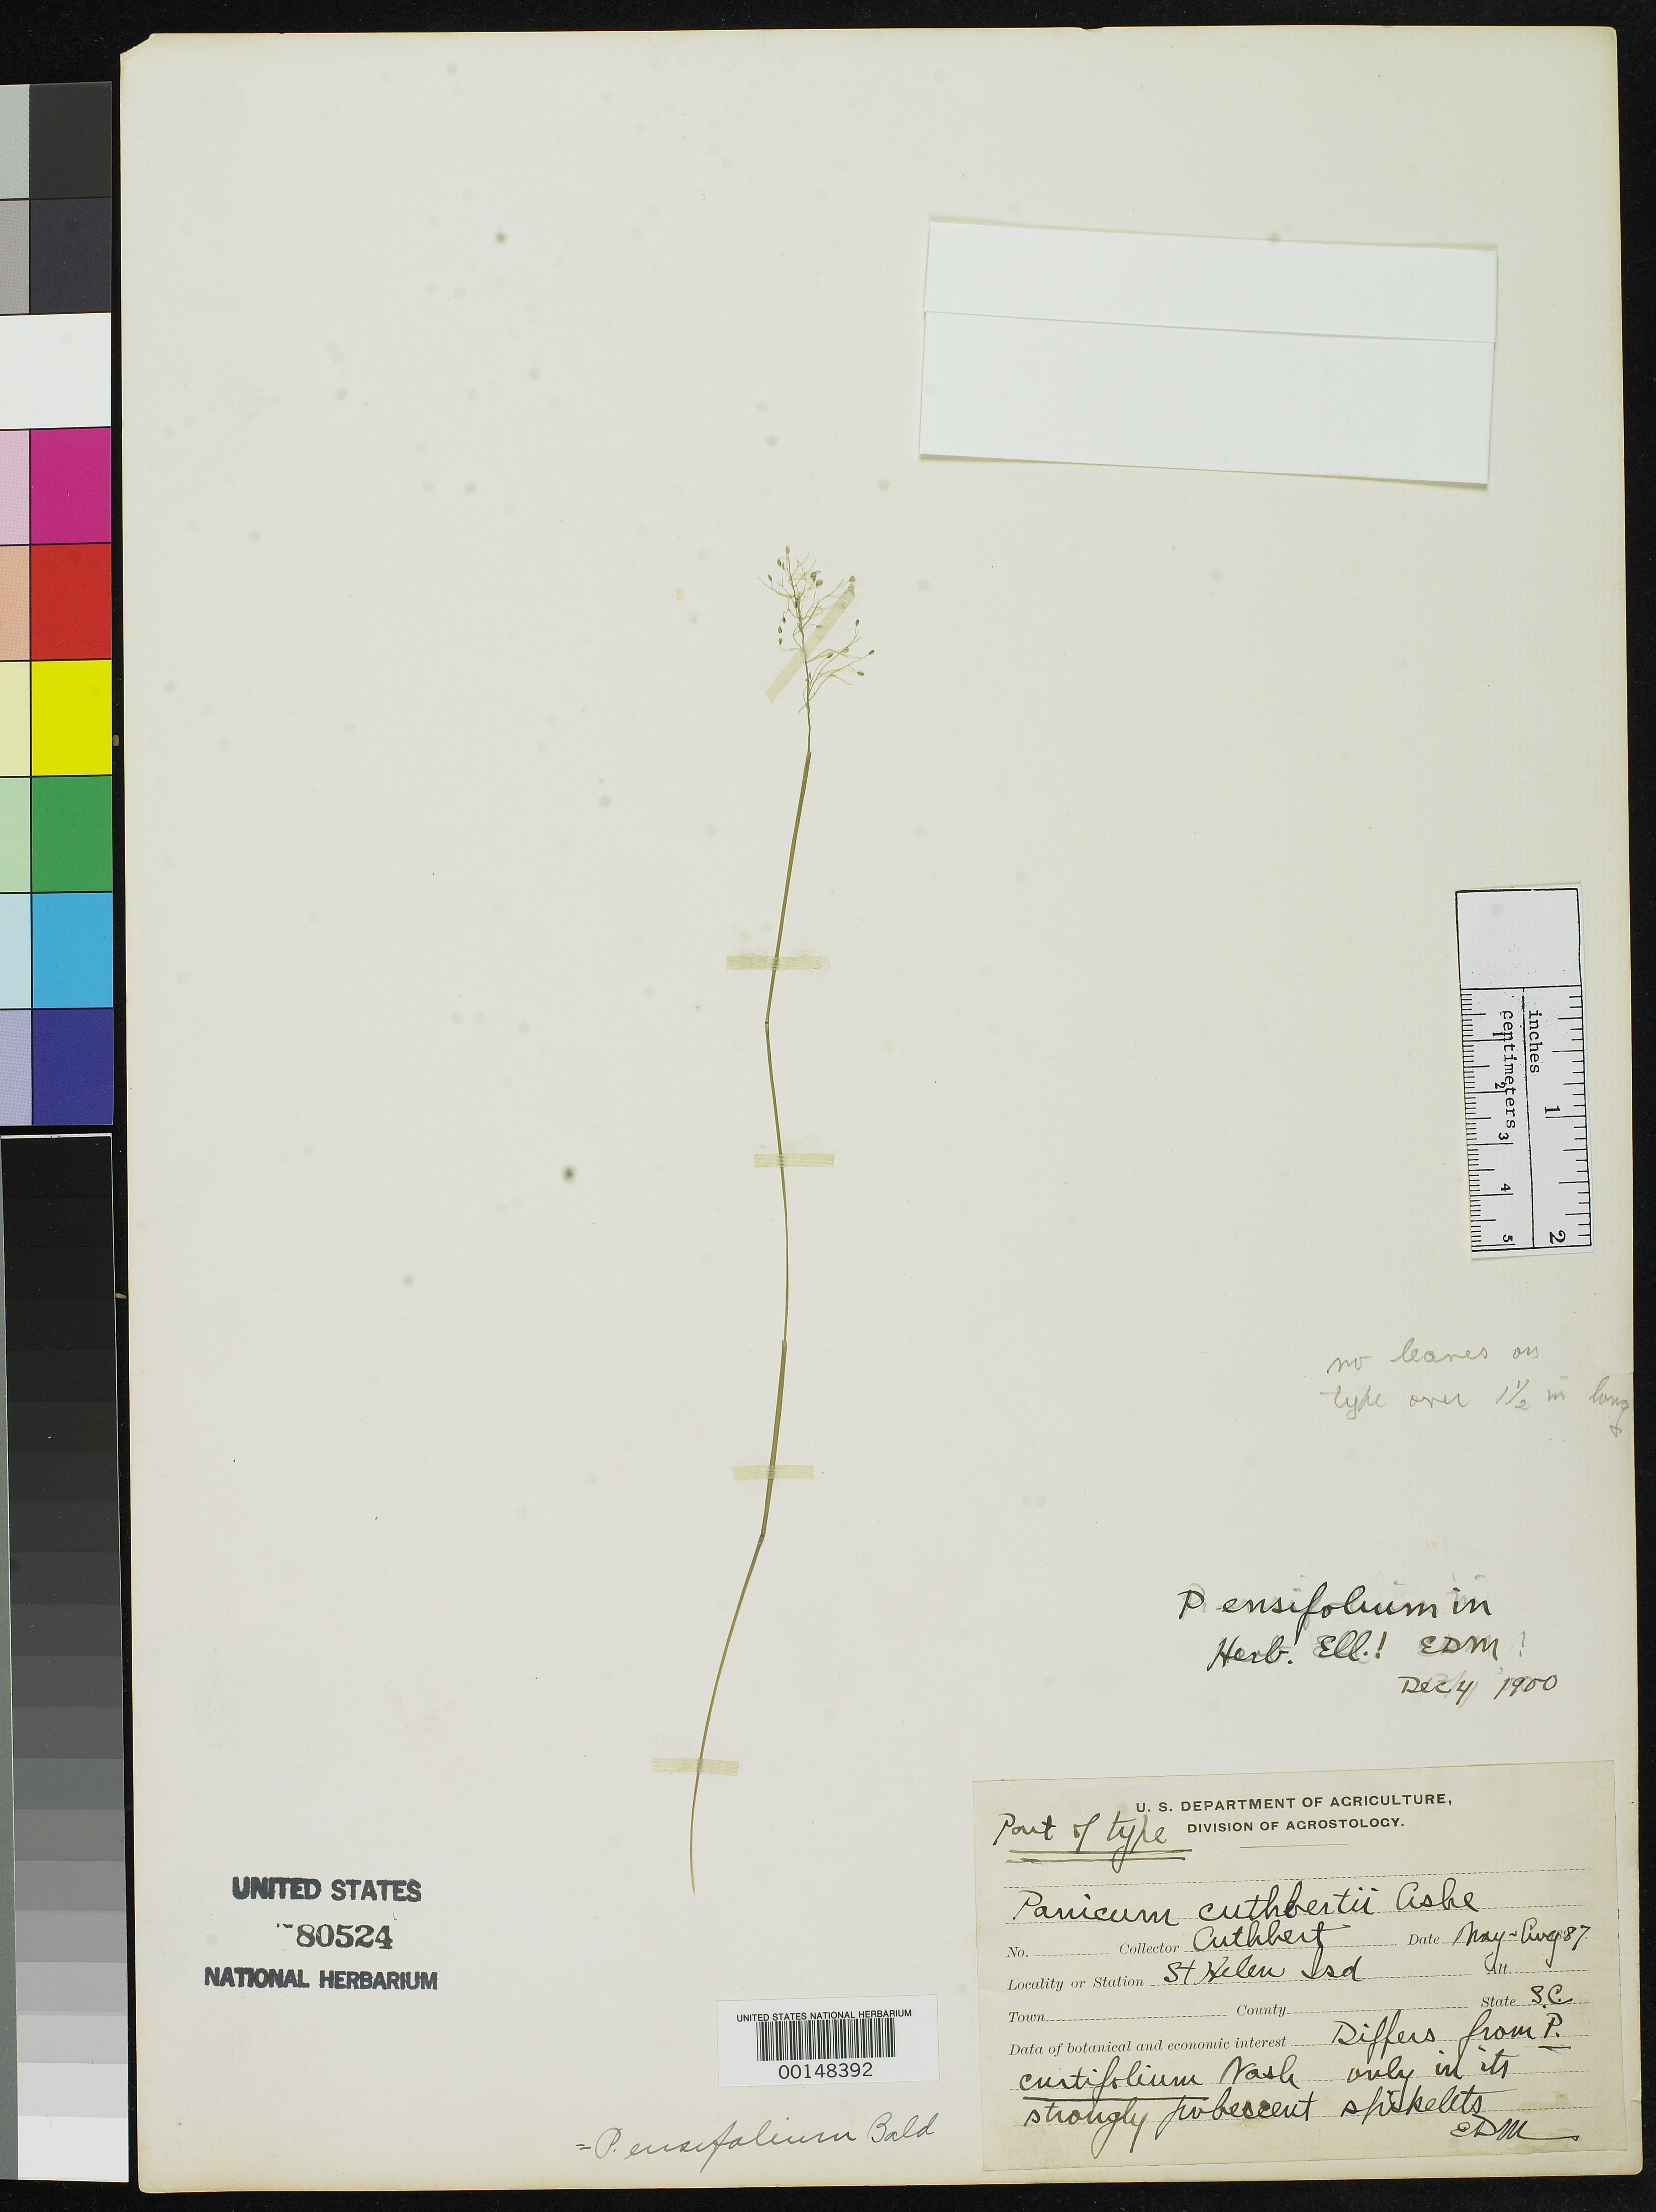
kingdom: Plantae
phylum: Tracheophyta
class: Liliopsida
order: Poales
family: Poaceae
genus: Panicum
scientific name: Panicum cuthbertii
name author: Ashe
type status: Isosyntype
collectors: A. Cuthbert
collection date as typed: May 1887 to -- Aug 1887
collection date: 1887-05/1887-08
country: United States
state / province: South Carolina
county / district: Beaufort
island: St. Helena Island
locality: St. Helen Isd.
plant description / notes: Annotated "part of type"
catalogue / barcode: US 80524